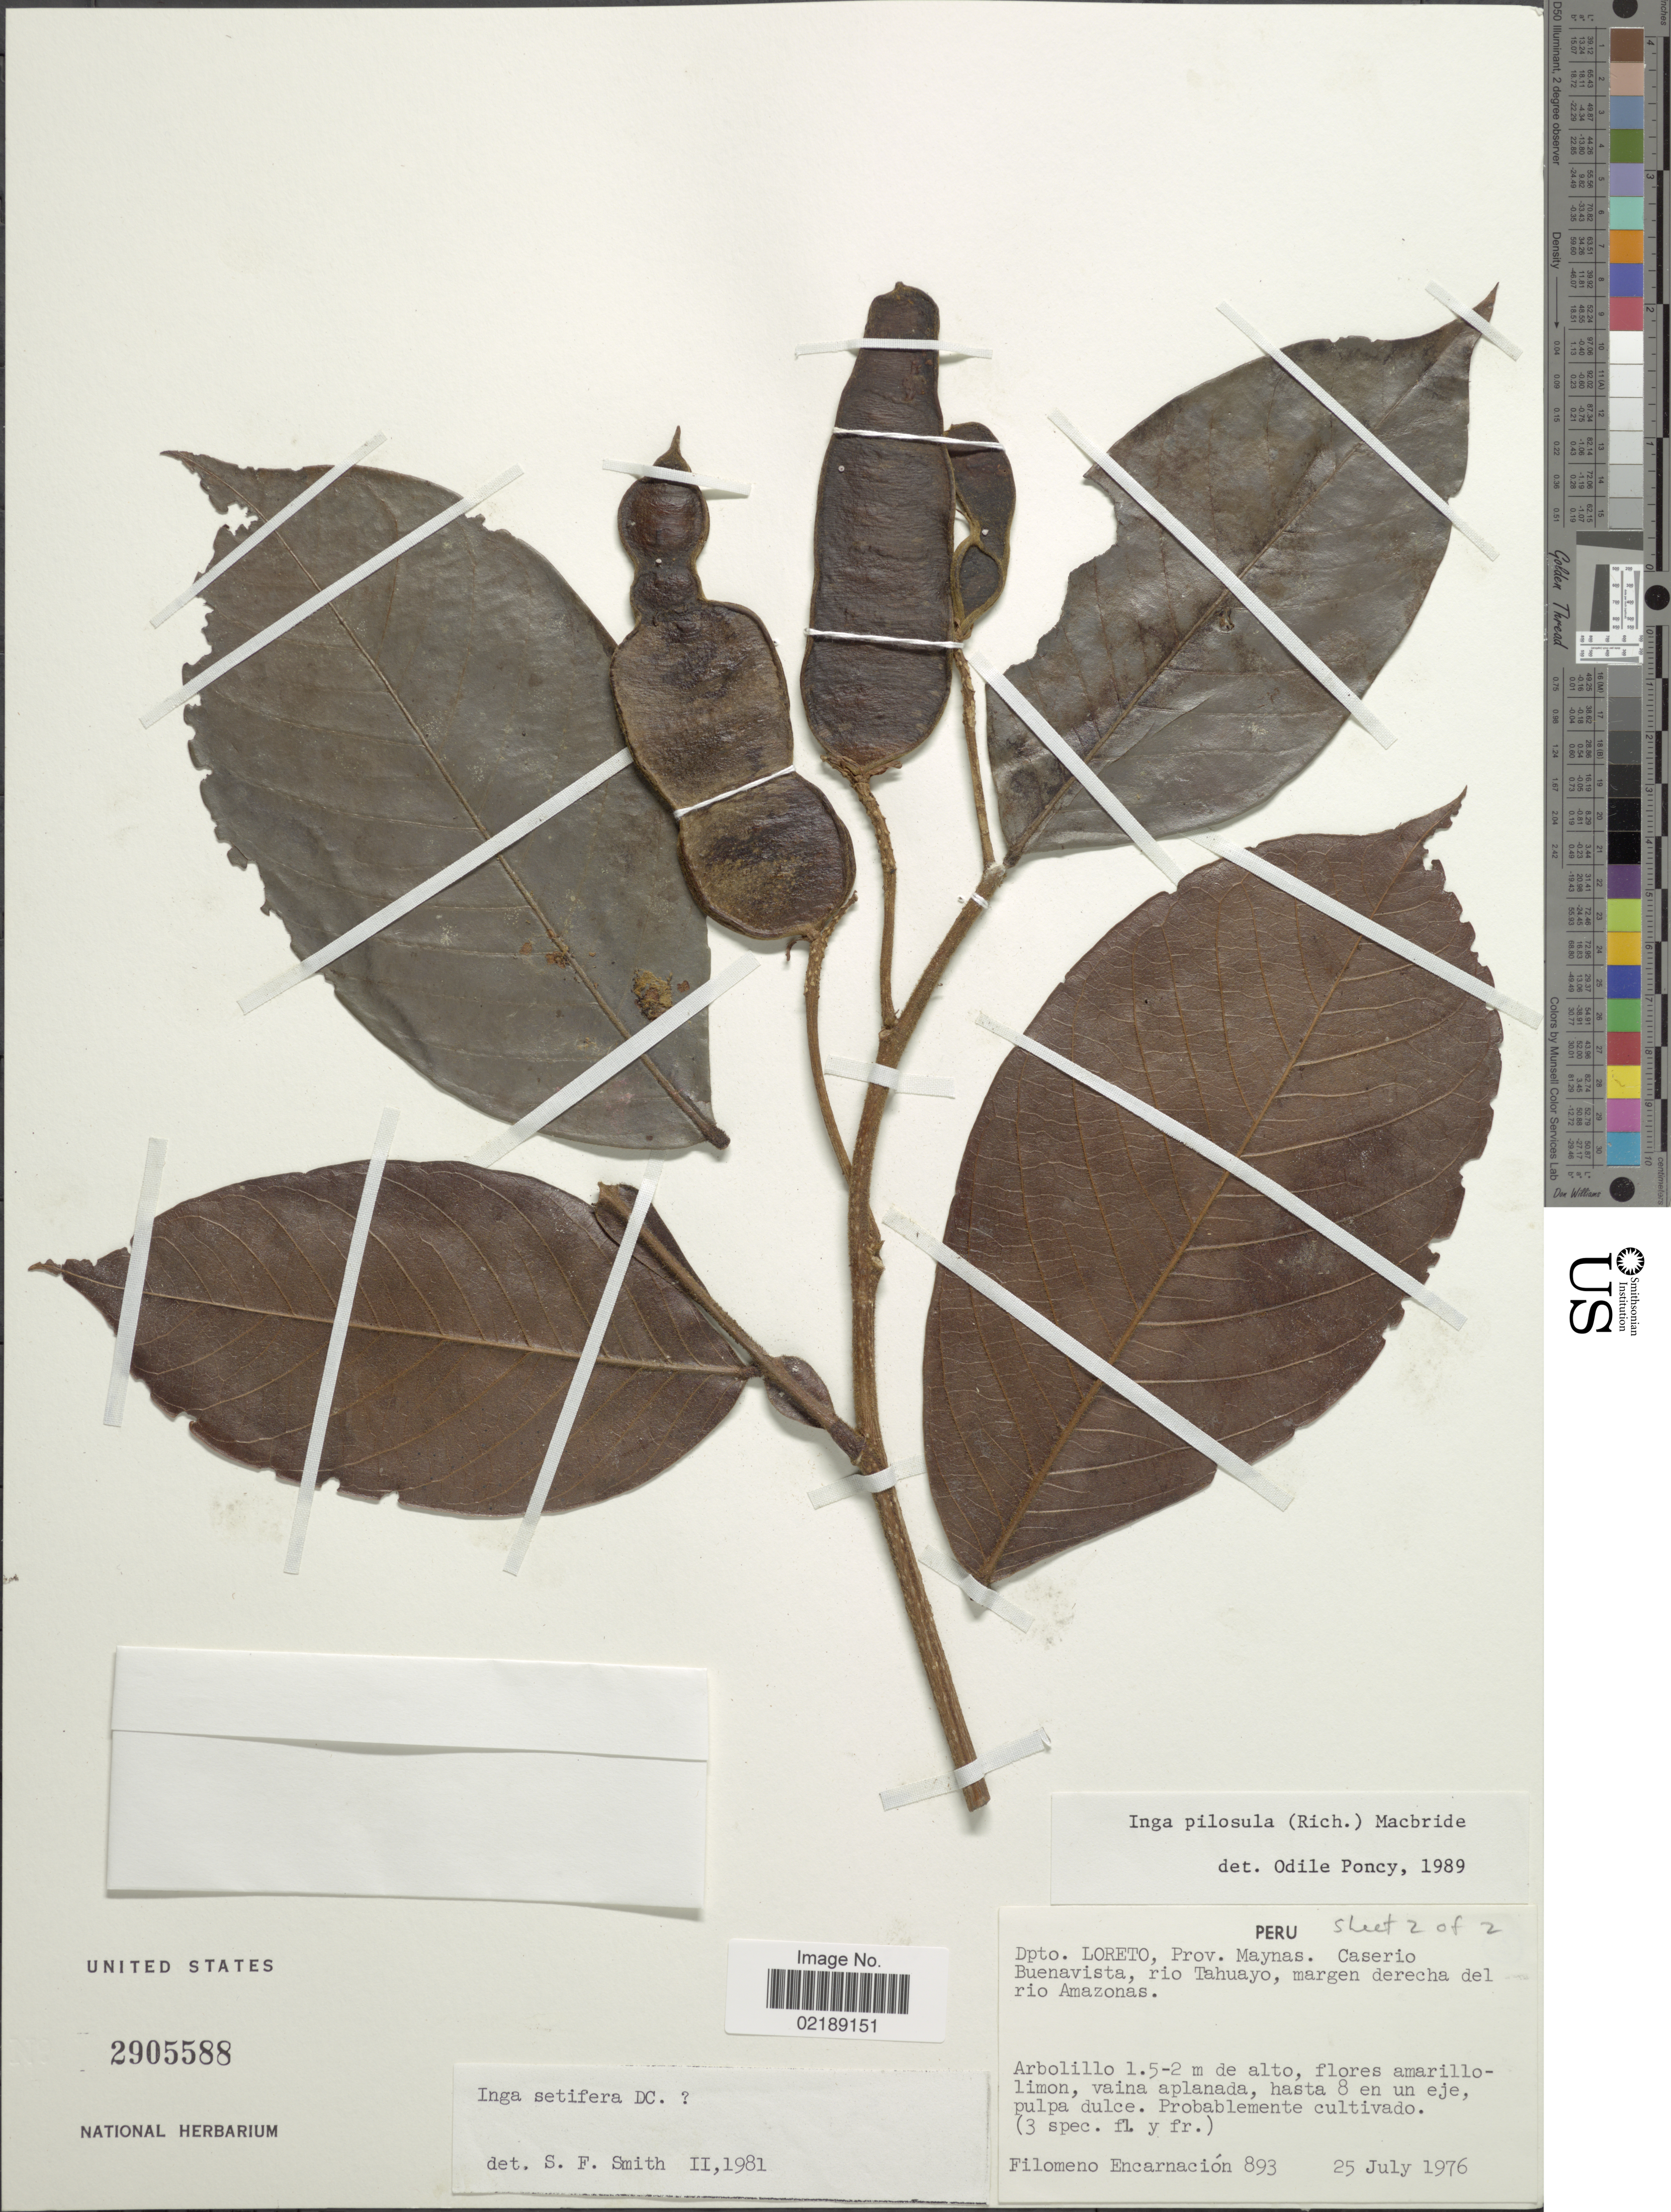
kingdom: Plantae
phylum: Tracheophyta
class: Magnoliopsida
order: Fabales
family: Fabaceae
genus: Inga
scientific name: Inga pilosula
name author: (Rich.) J.F. Macbr.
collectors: F. Encarnación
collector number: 893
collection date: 1976-07-25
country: Peru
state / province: Loreto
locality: Prov. Maynas, Caserio Buenavista, Rio Tahuayo, margem derecha del Rio Amazonas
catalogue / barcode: US 2905588